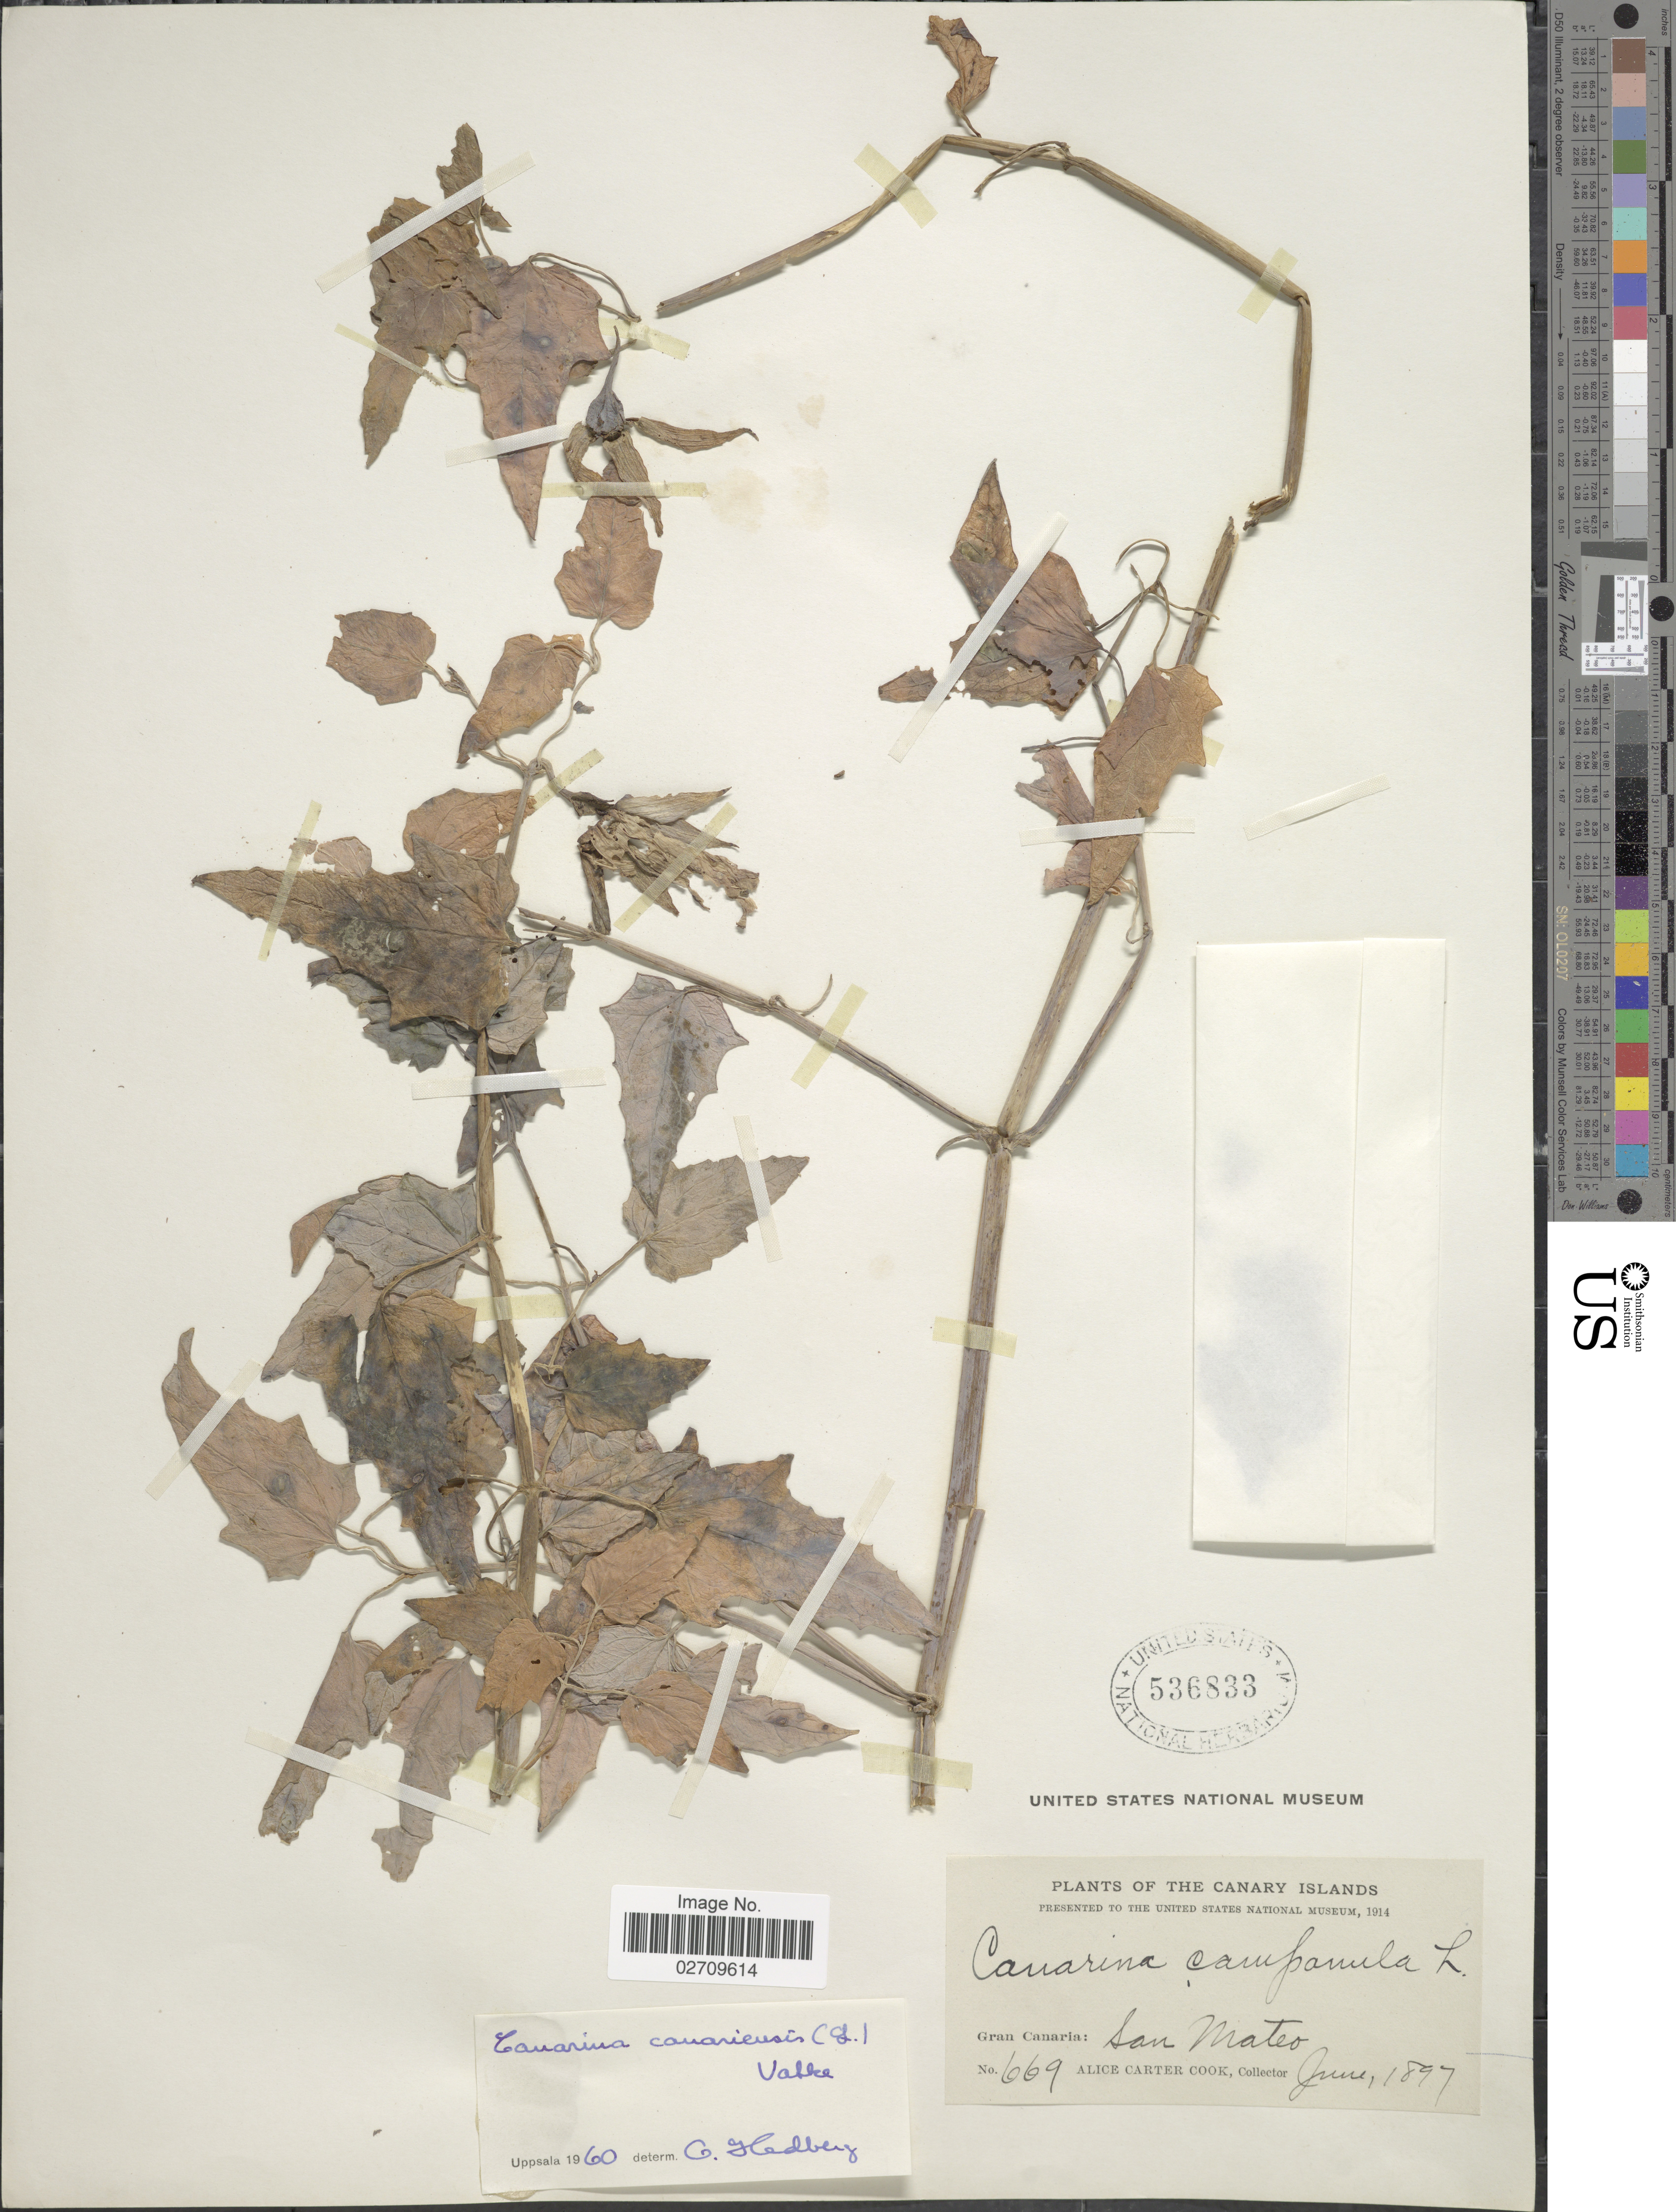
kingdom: Plantae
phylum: Tracheophyta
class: Magnoliopsida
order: Asterales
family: Campanulaceae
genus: Canarina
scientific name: Canarina canariensis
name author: (L.) Vatke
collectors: Alice C. Cook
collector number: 669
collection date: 1897-06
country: Spain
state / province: Canarias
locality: The Canary Islands, Gran Canaria: San Mateo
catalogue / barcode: US 536833